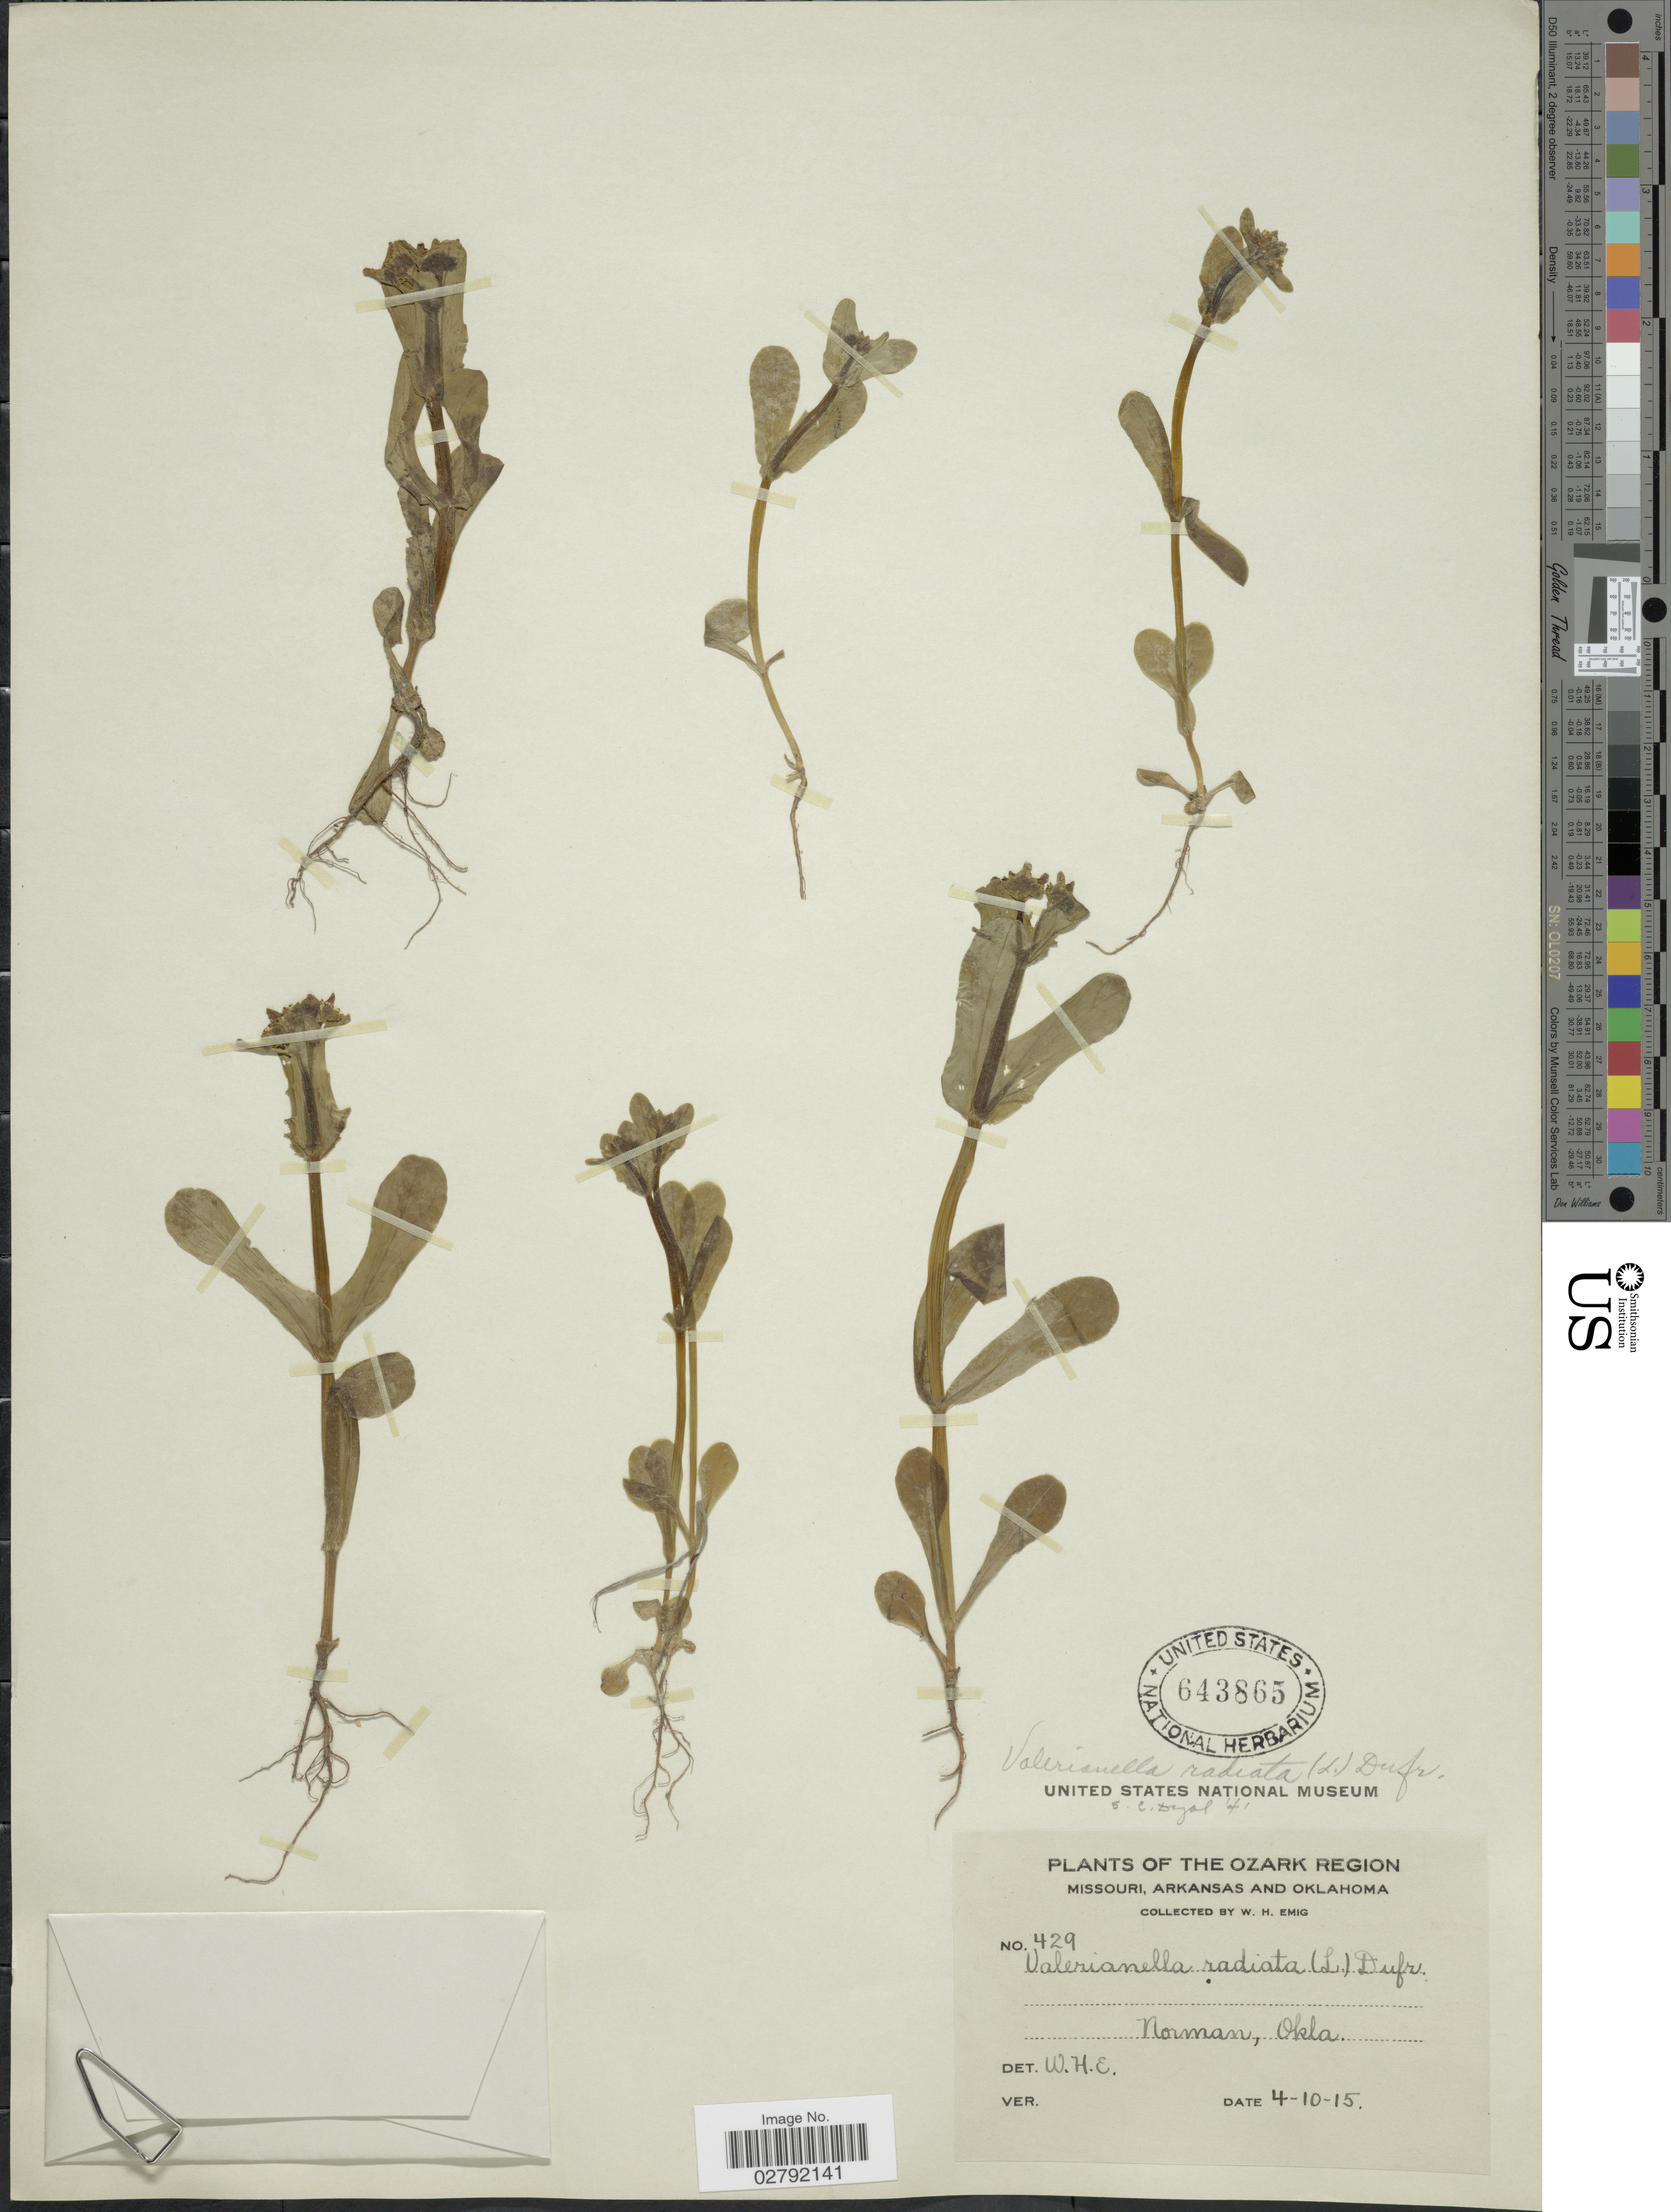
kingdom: Plantae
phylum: Tracheophyta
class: Magnoliopsida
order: Dipsacales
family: Caprifoliaceae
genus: Valerianella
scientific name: Valerianella radiata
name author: (L.) Dufr.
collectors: W. H. Emig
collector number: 429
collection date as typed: Transcribed d/m/y: 10/4/15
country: United States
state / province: Oklahoma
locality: The Ozark Region. Norman.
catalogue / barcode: US 643865